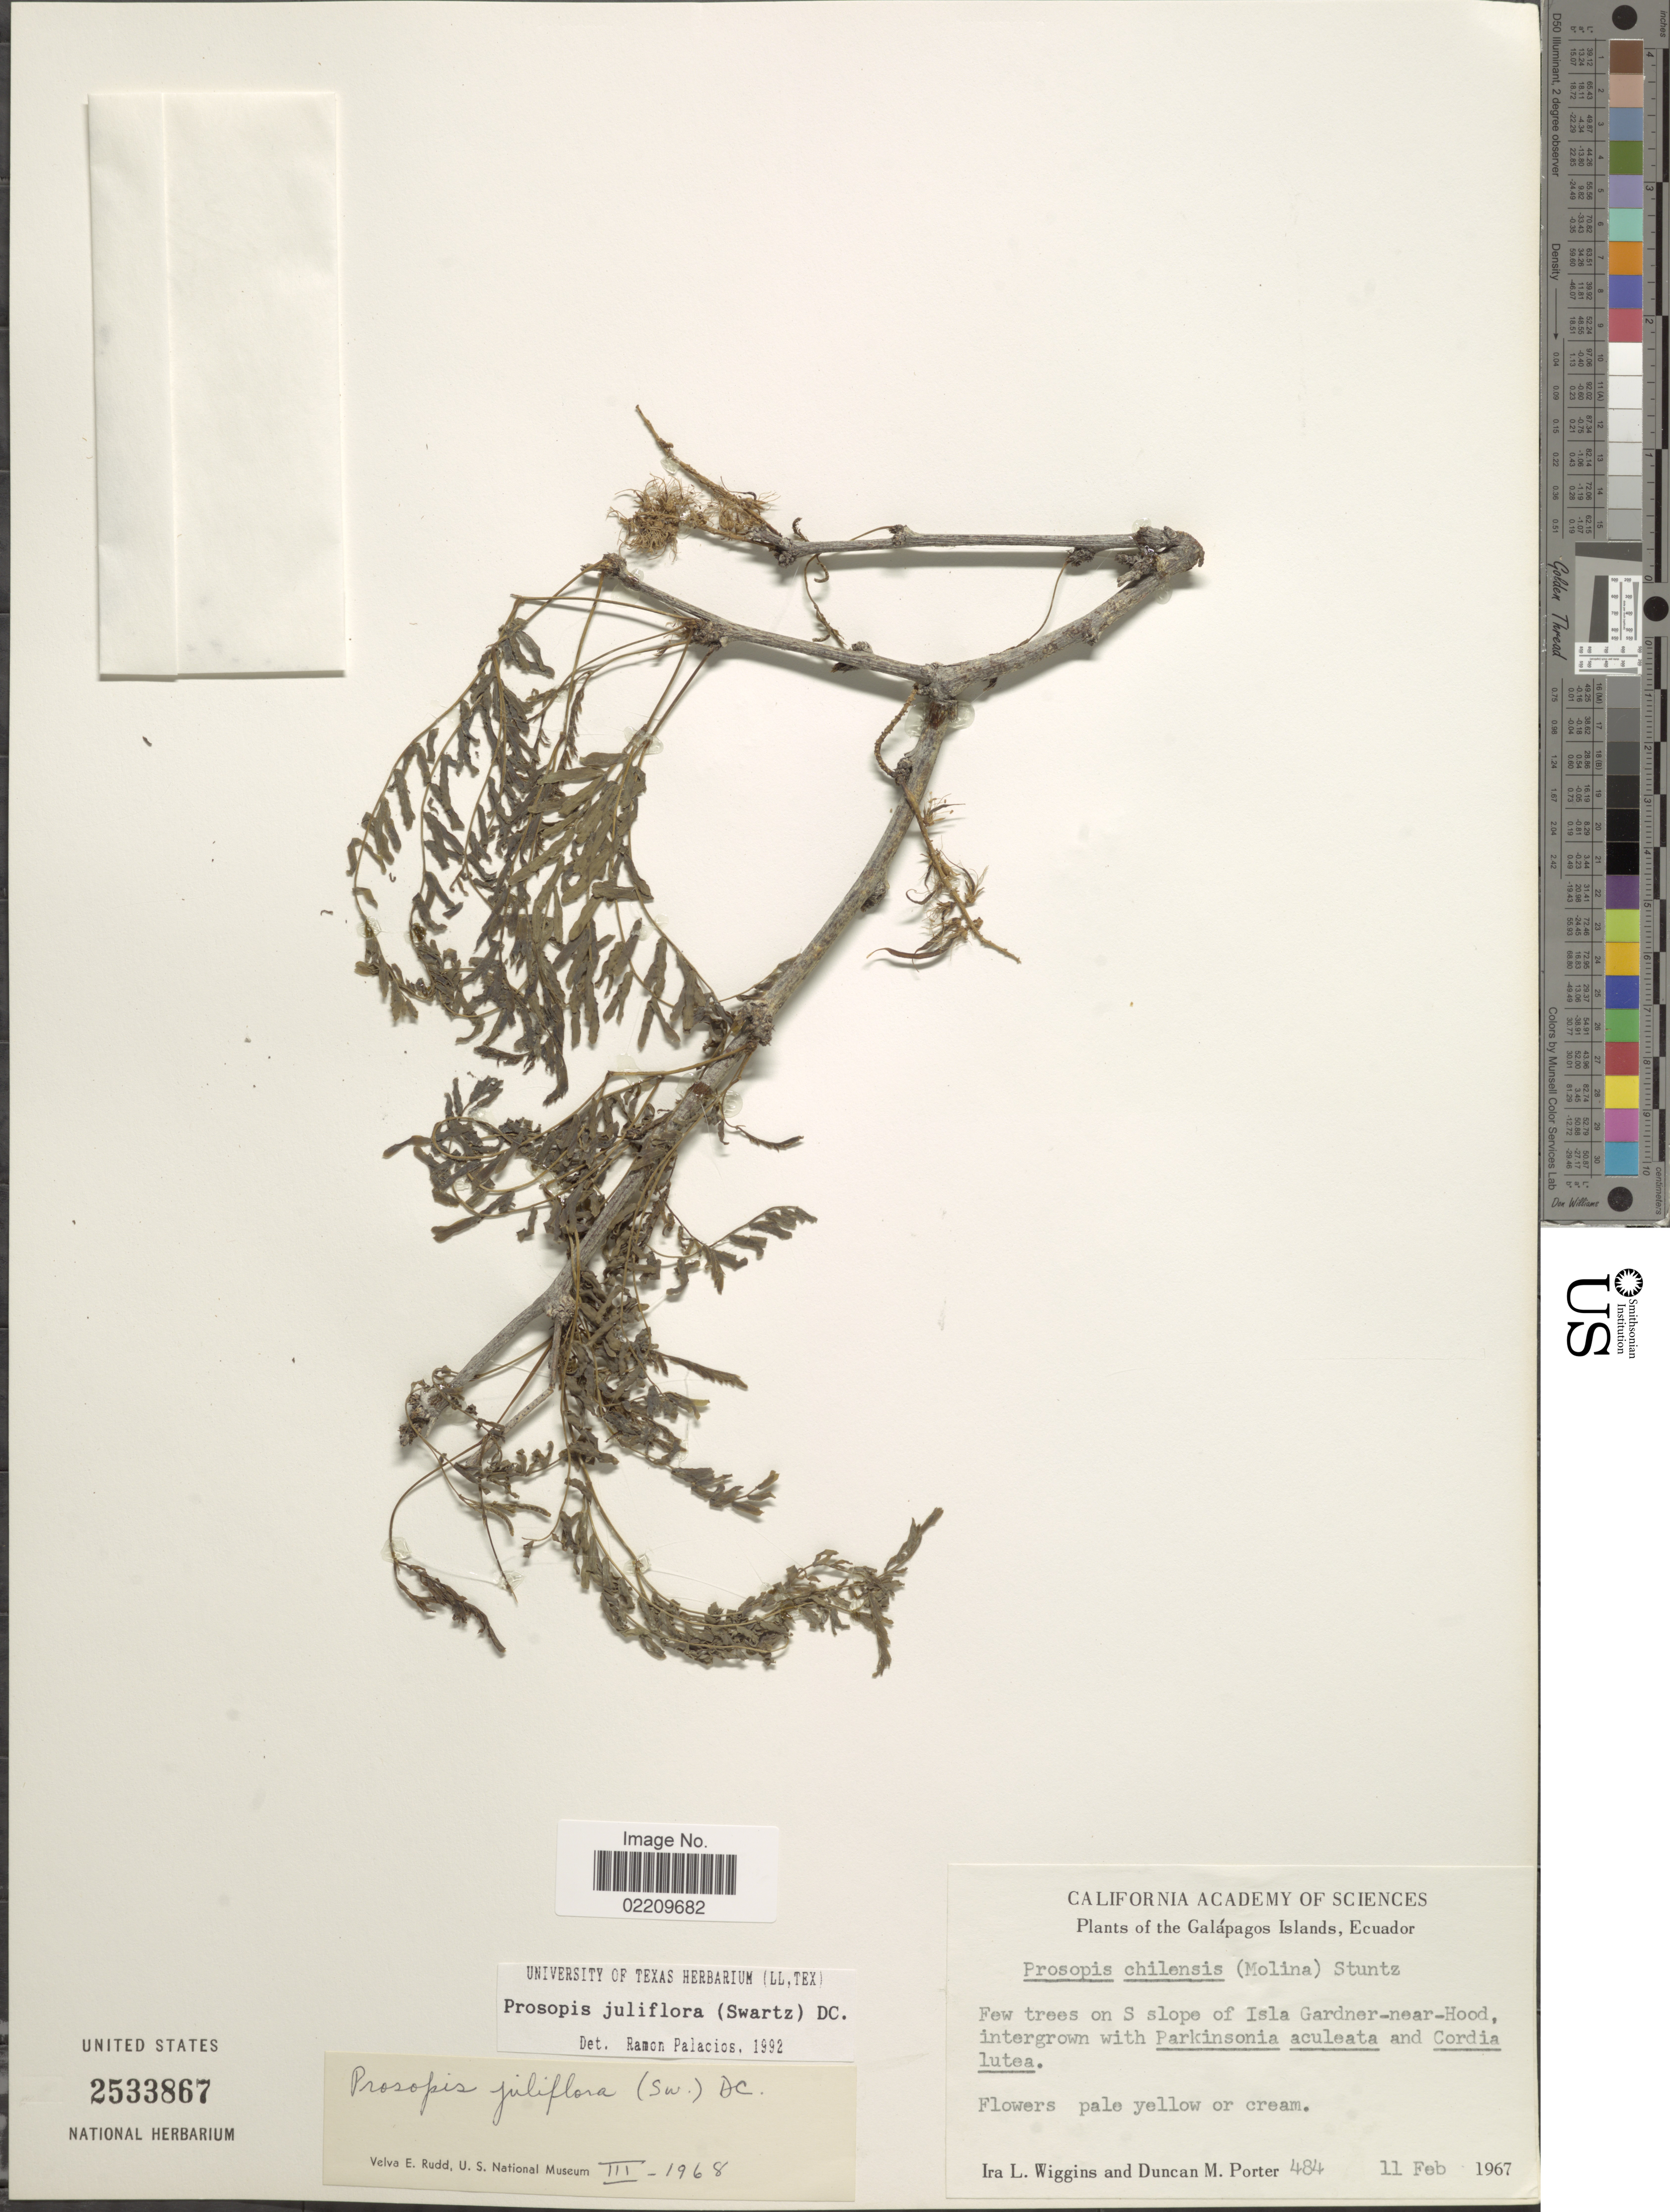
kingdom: Plantae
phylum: Tracheophyta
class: Magnoliopsida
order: Fabales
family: Fabaceae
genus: Neltuma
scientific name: Neltuma juliflora var. juliflora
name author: (Sw.) Raf.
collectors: I. L. Wiggins & D. Porter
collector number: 484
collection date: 1967-02-11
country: Ecuador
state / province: Colón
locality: Galápagos Islands, Ecuador. Few trees on S slope of Isla Gardner-near-Hood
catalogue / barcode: US 2533867